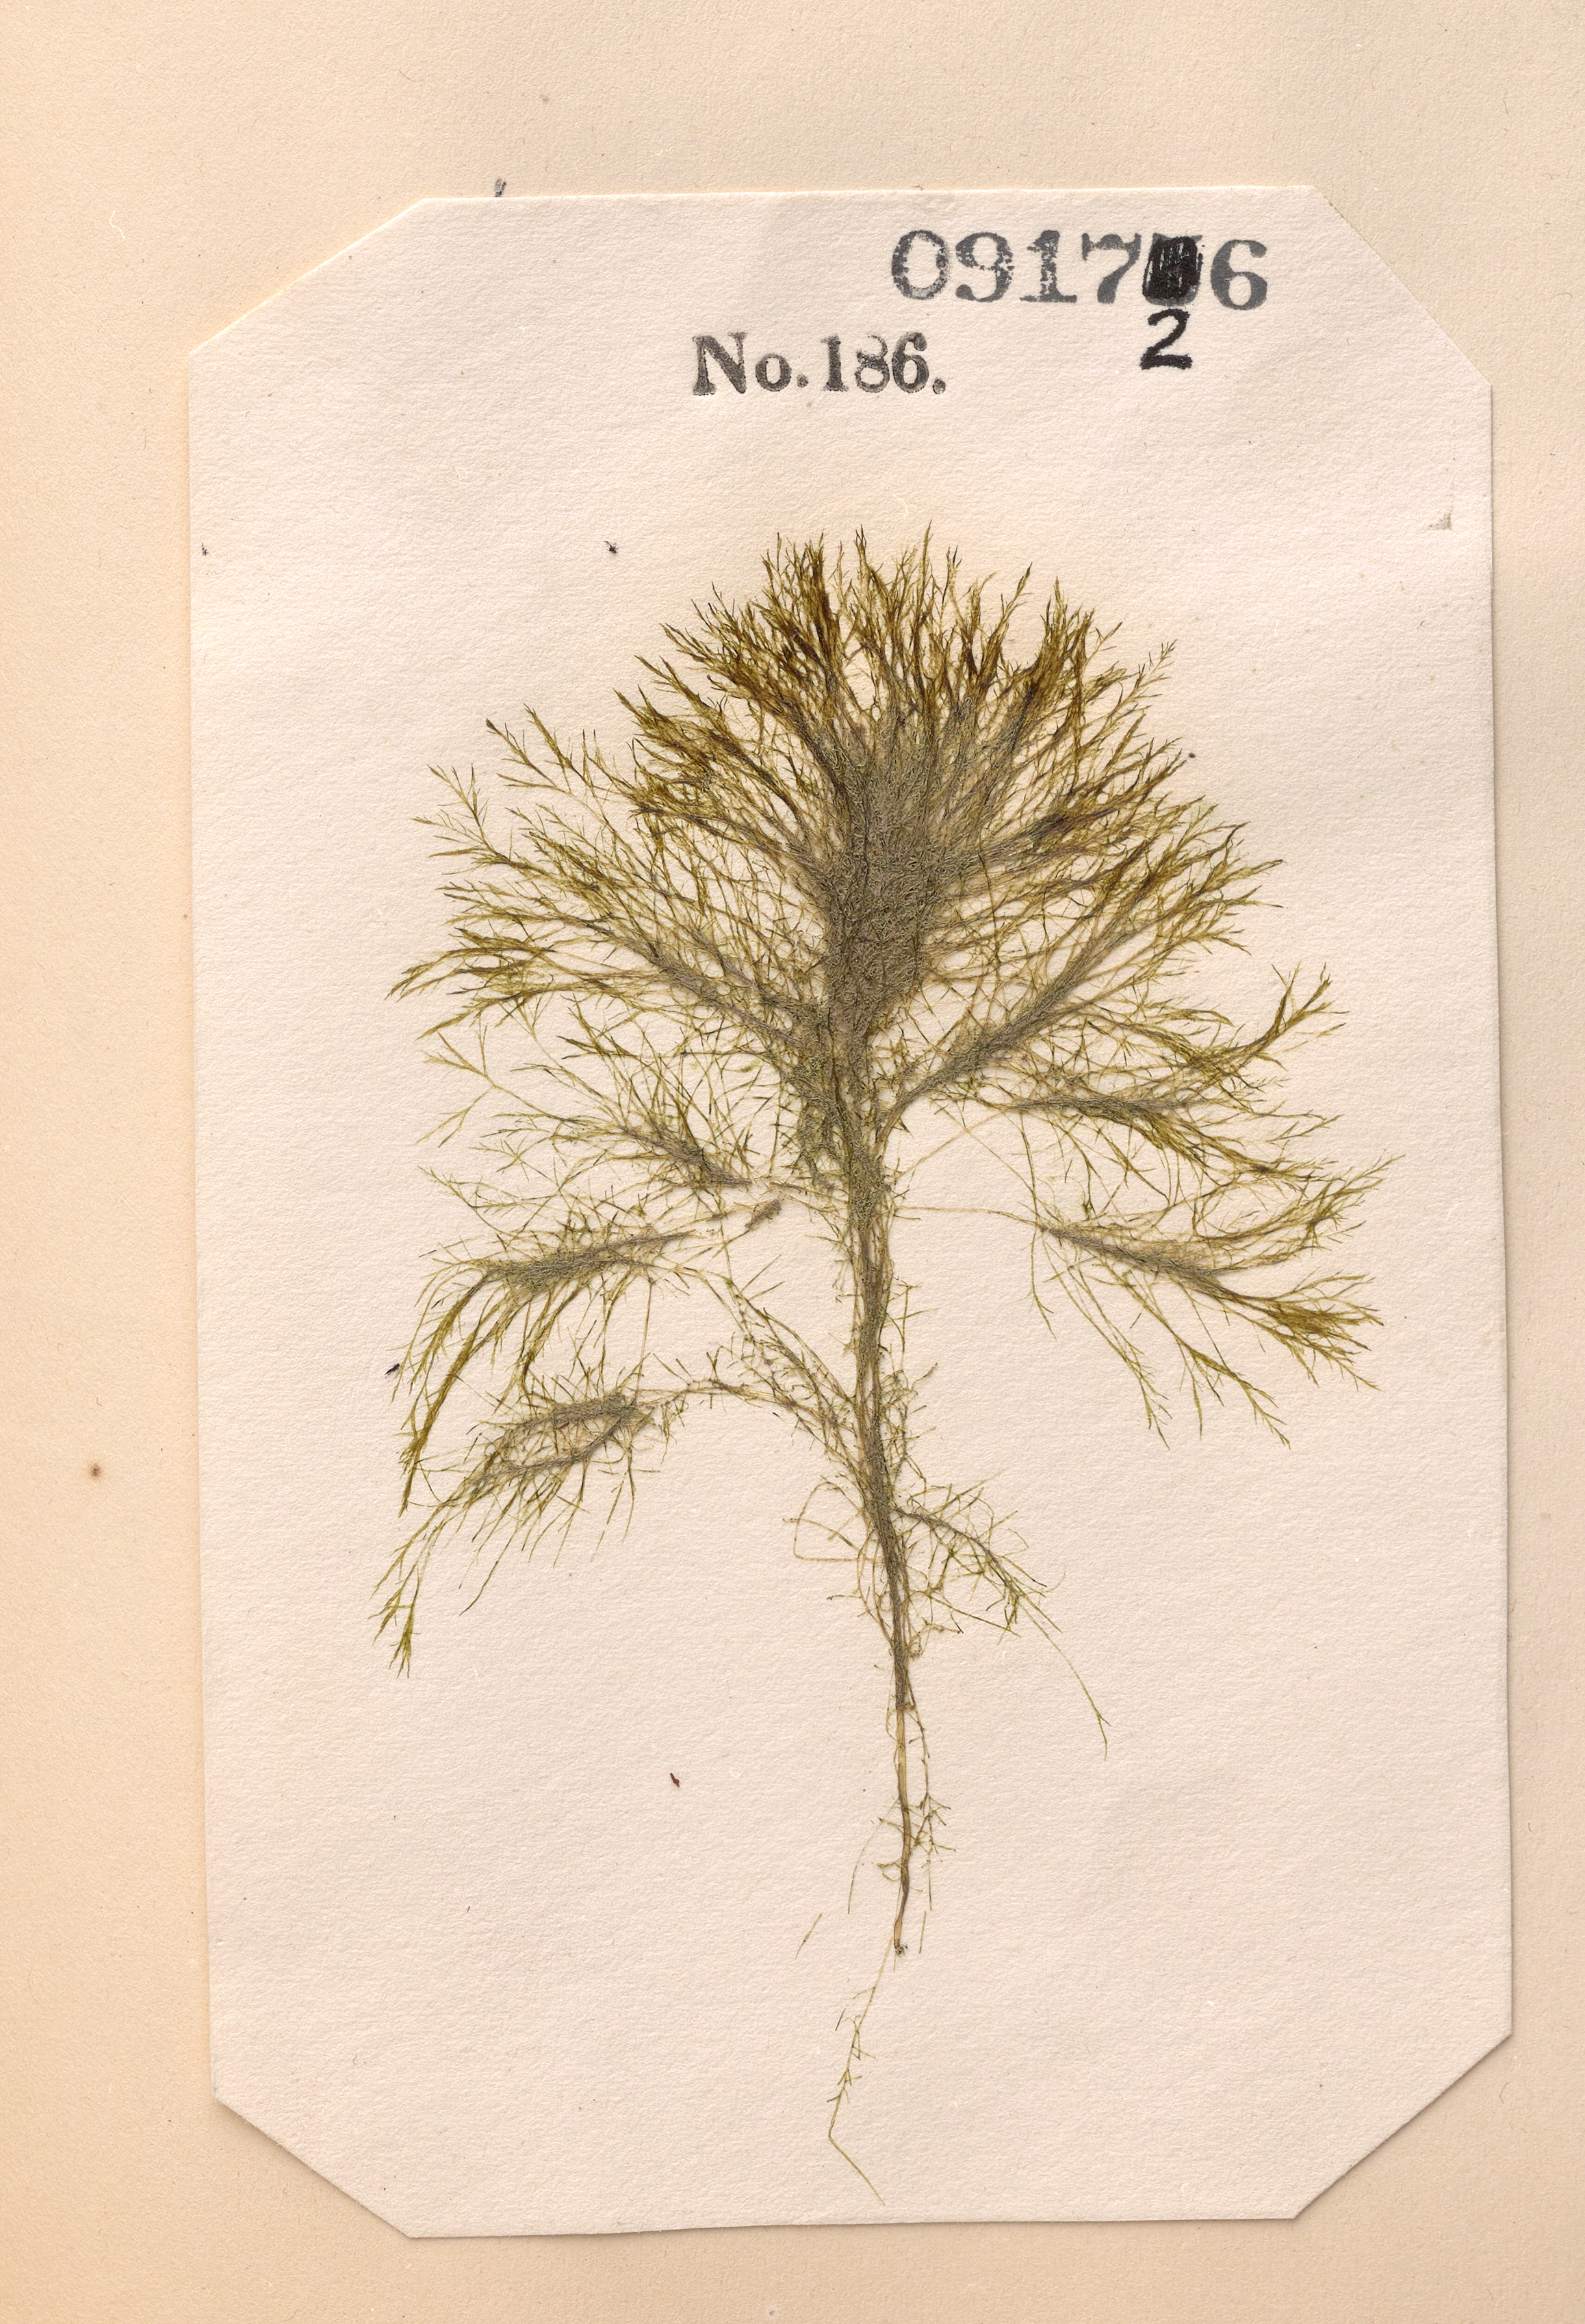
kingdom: Plantae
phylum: Chlorophyta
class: Ulvophyceae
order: Bryopsidales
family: Bryopsidaceae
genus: Bryopsis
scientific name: Bryopsis hypnoides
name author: J.V.Lamouroux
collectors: C. Durant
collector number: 186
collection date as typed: Sum 1850 AND -- Fal 1850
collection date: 1850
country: United States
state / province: New York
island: Staten Island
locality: Castle Garden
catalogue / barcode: US 91726